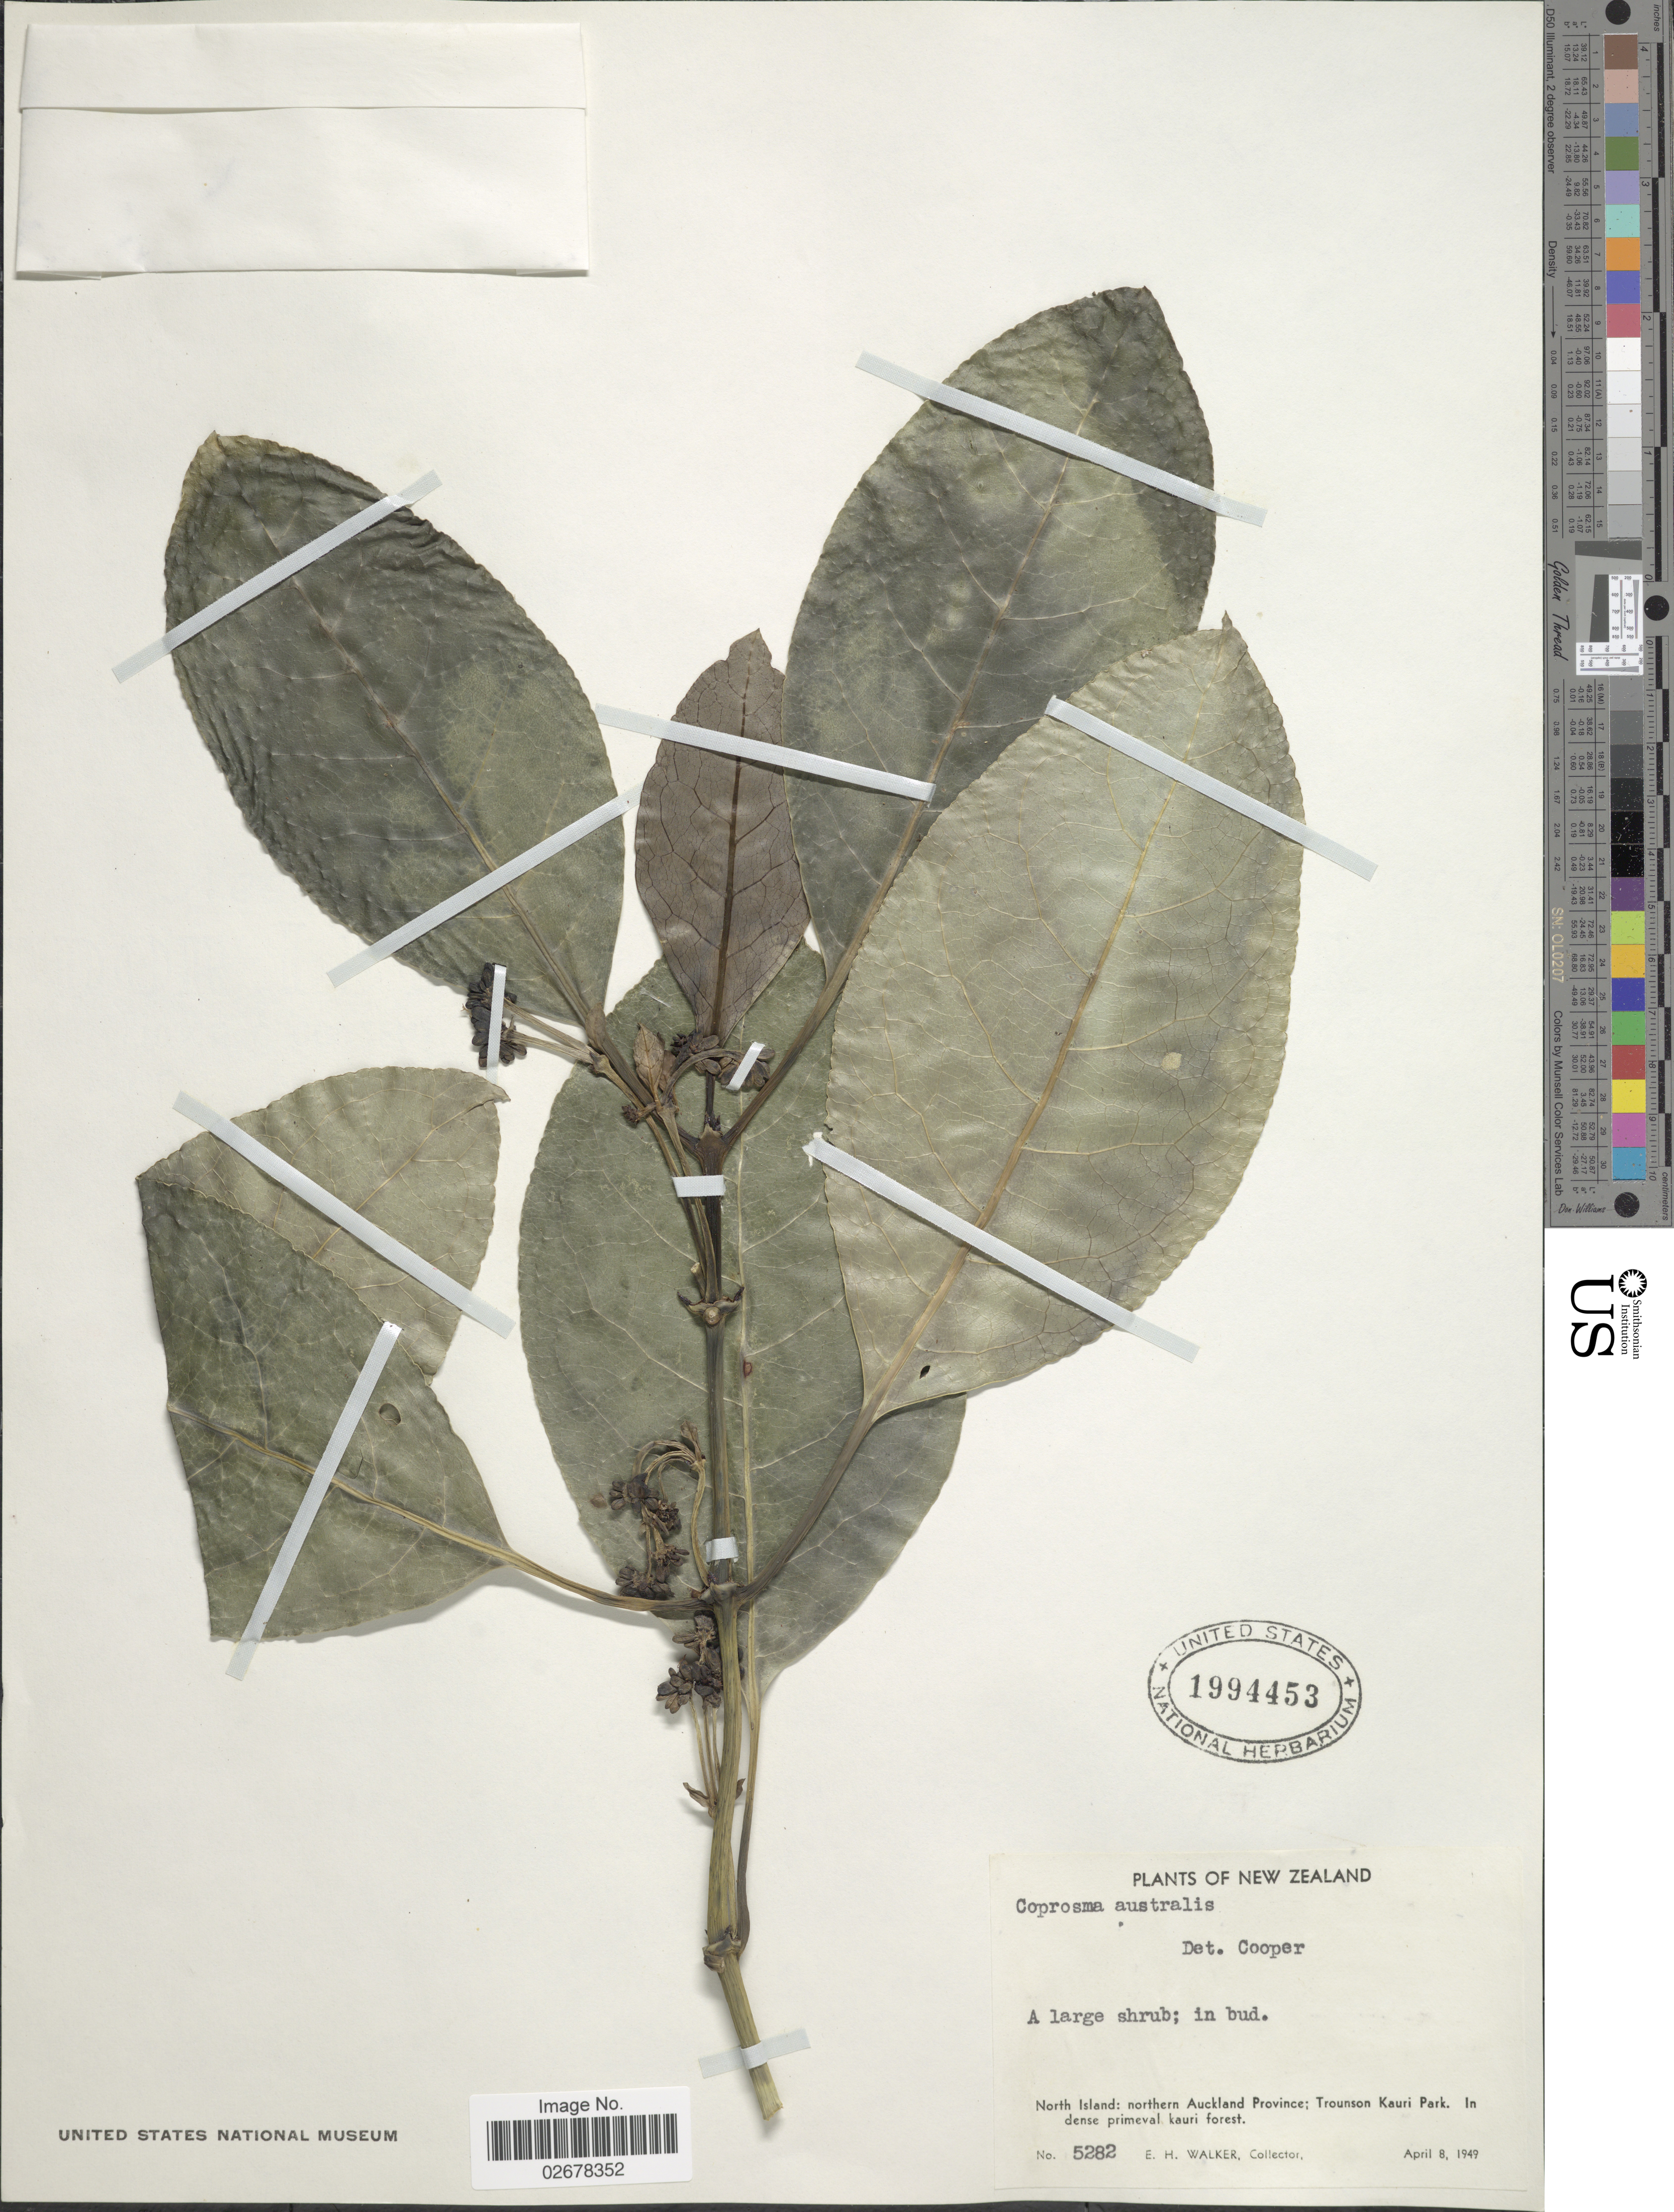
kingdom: Plantae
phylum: Tracheophyta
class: Magnoliopsida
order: Gentianales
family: Rubiaceae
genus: Coprosma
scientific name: Coprosma australis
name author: (A. Rich.) B.L. Rob.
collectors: E. H. Walker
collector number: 5282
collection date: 1949-04-08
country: New Zealand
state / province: Auckland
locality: North Island: northern Auckland Province; Trounson Kauri Park.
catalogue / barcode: US 1994453